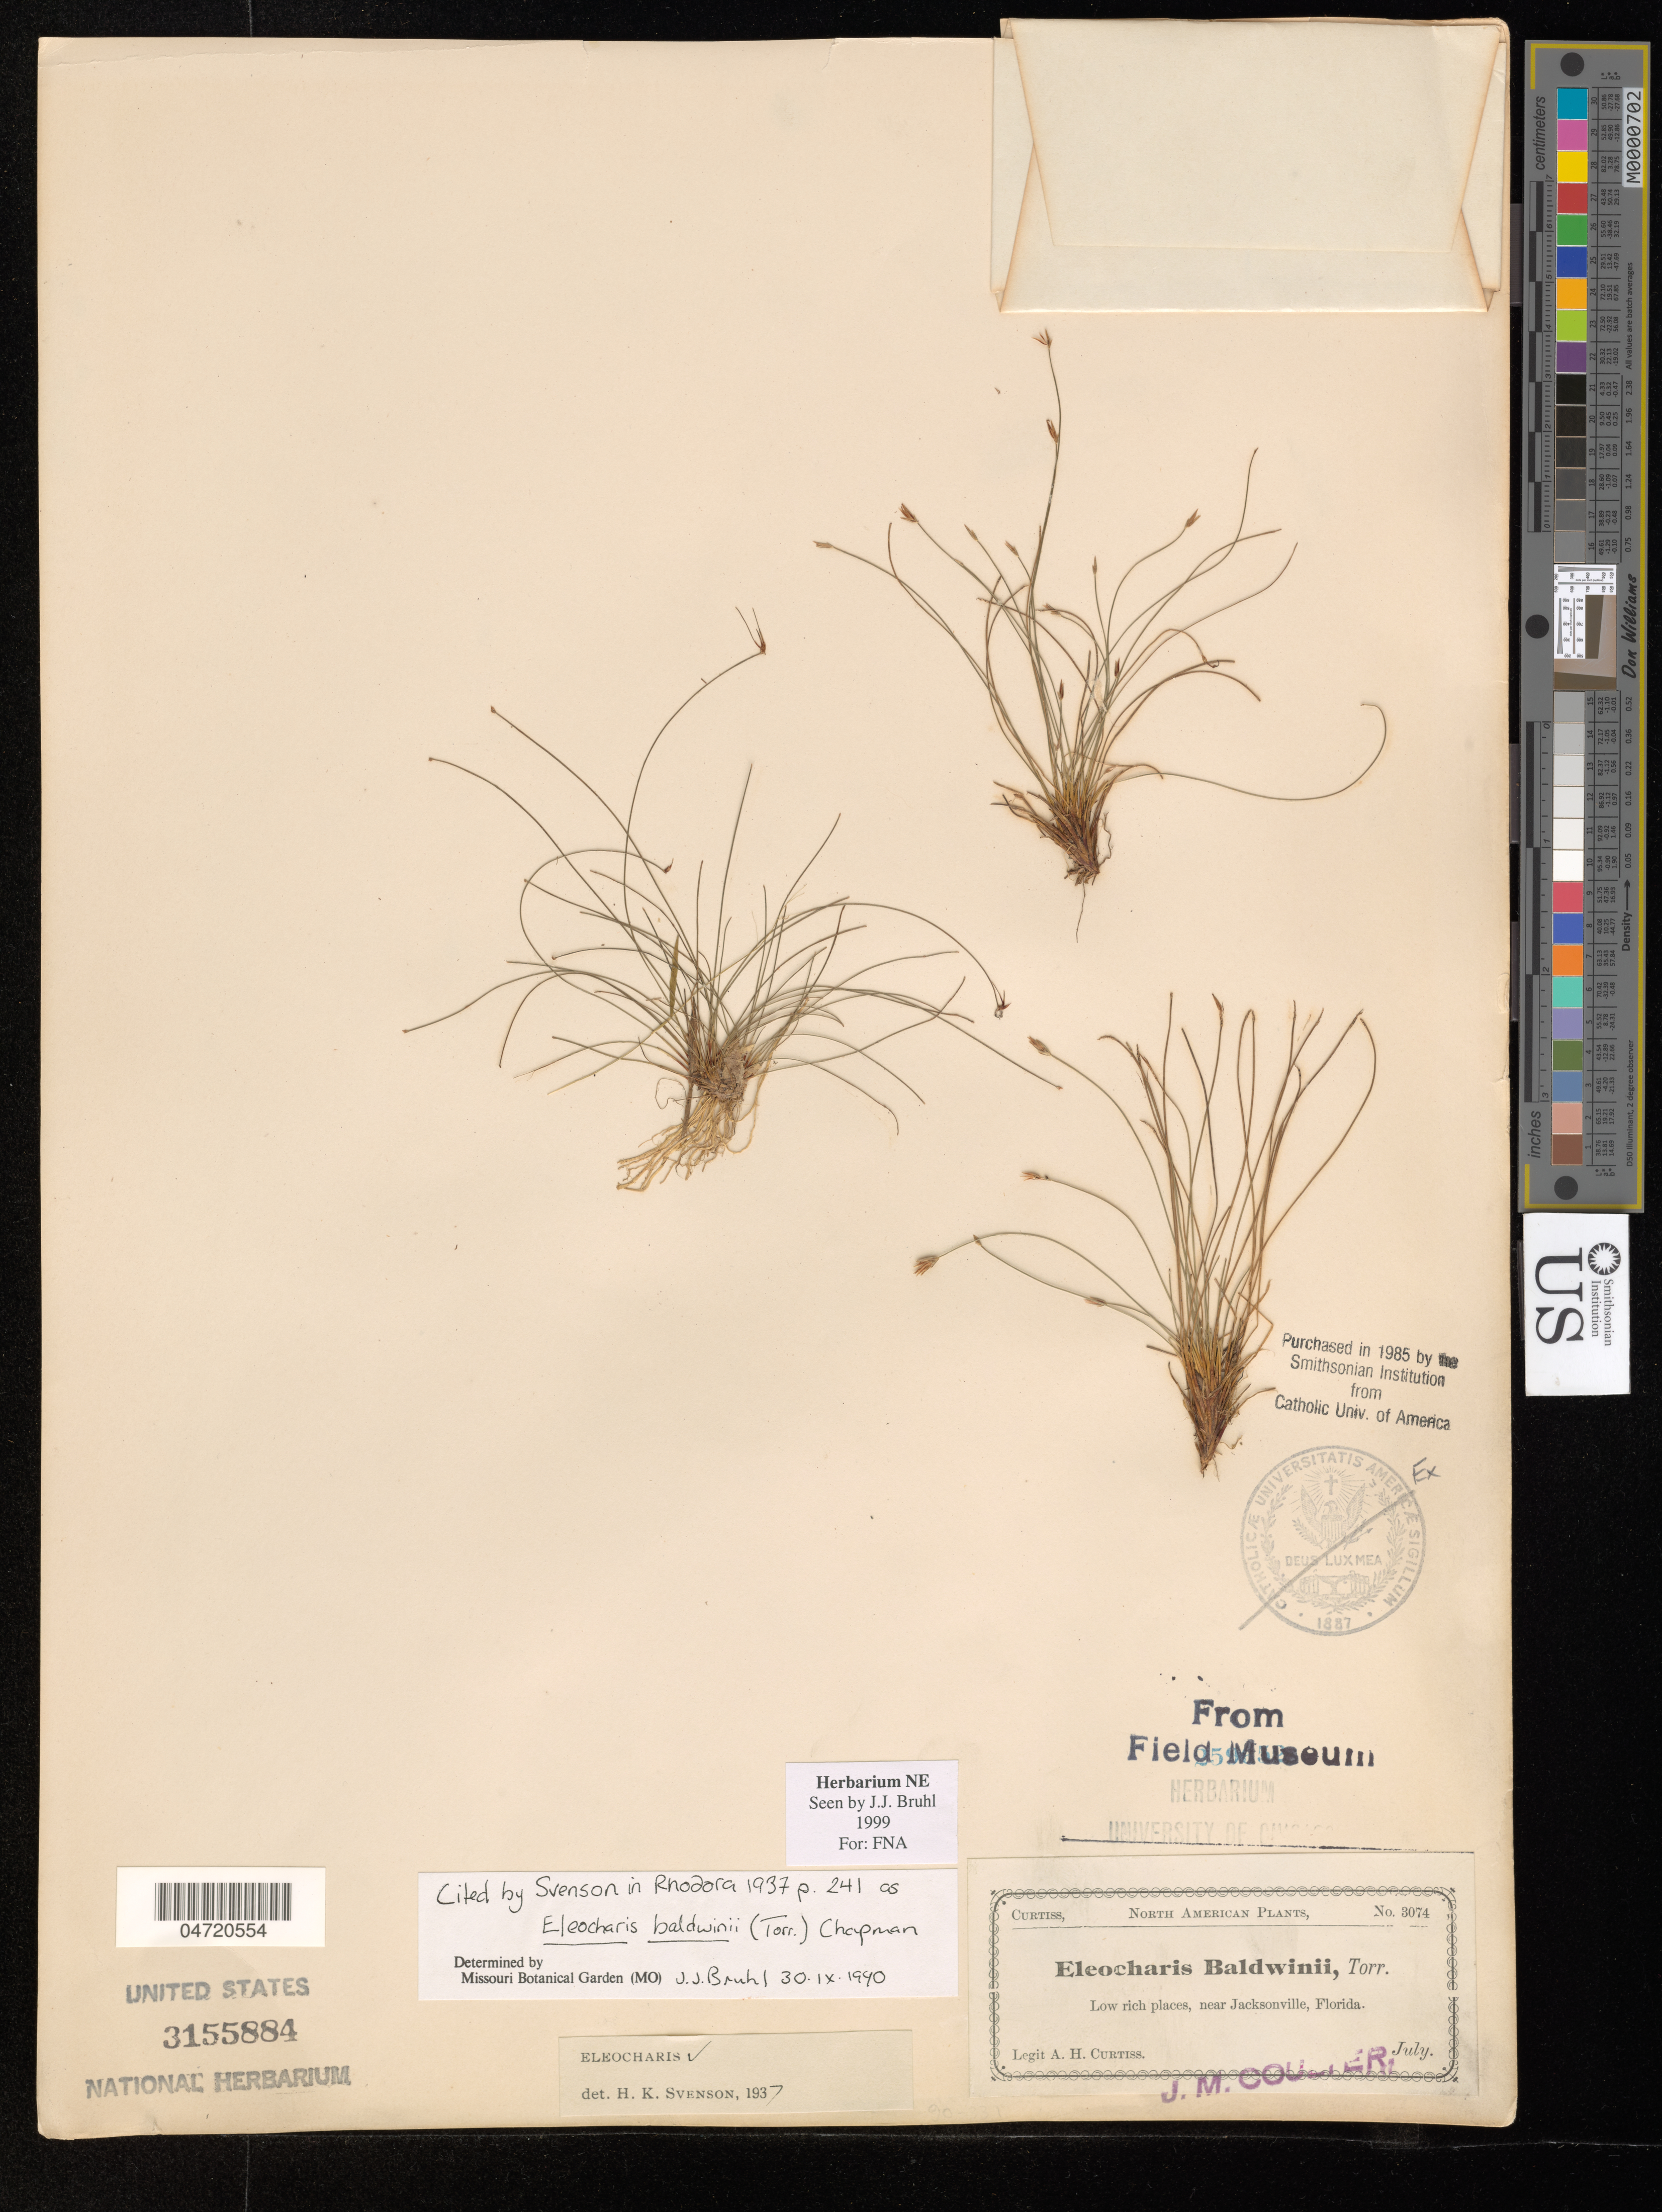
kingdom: Plantae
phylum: Tracheophyta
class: Liliopsida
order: Poales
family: Cyperaceae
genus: Eleocharis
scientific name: Eleocharis baldwinii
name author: (Torr.) Chapm.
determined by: Bruhl, J. J., (NE), University of New England (AUSTRALIA)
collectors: A. H. Curtiss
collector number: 3074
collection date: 1877-07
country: United States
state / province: Florida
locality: Jacksonville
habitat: Low rich places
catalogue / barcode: US 3155884